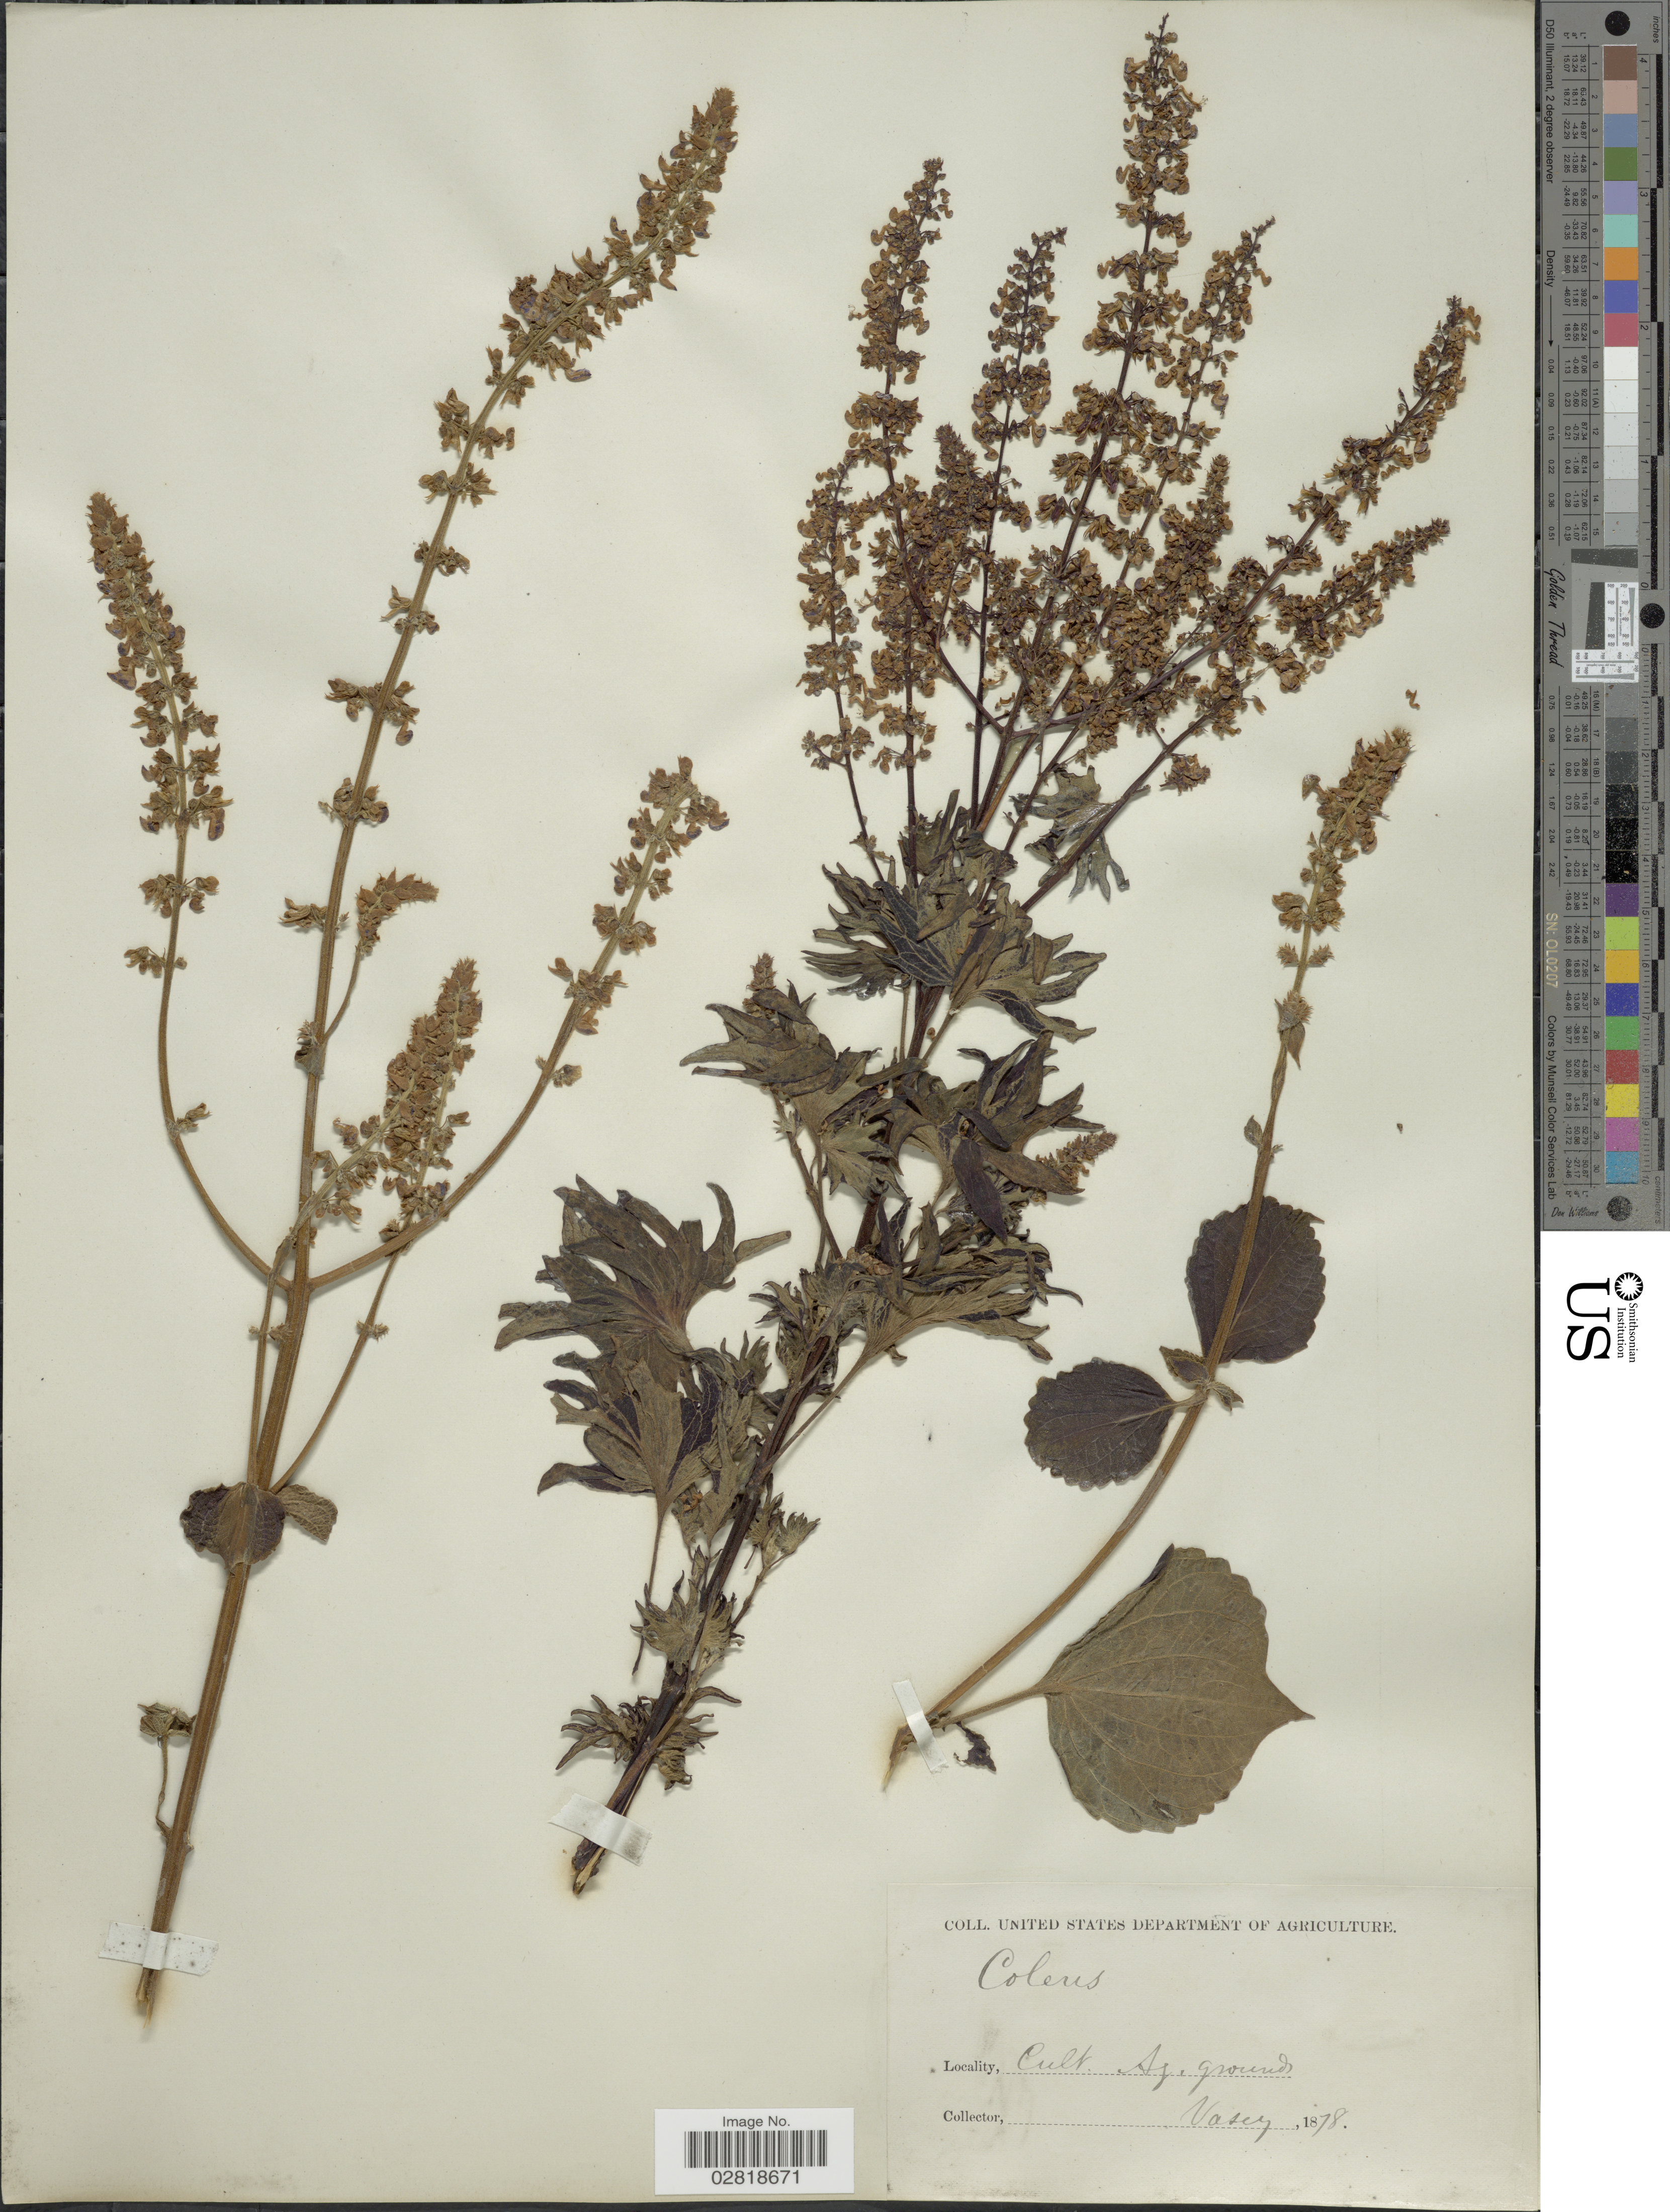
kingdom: Plantae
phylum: Tracheophyta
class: Magnoliopsida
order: Lamiales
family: Lamiaceae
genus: Plectranthus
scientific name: Plectranthus sp.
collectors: Vasey, --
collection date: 1878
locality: Cult. Ag. grounds.